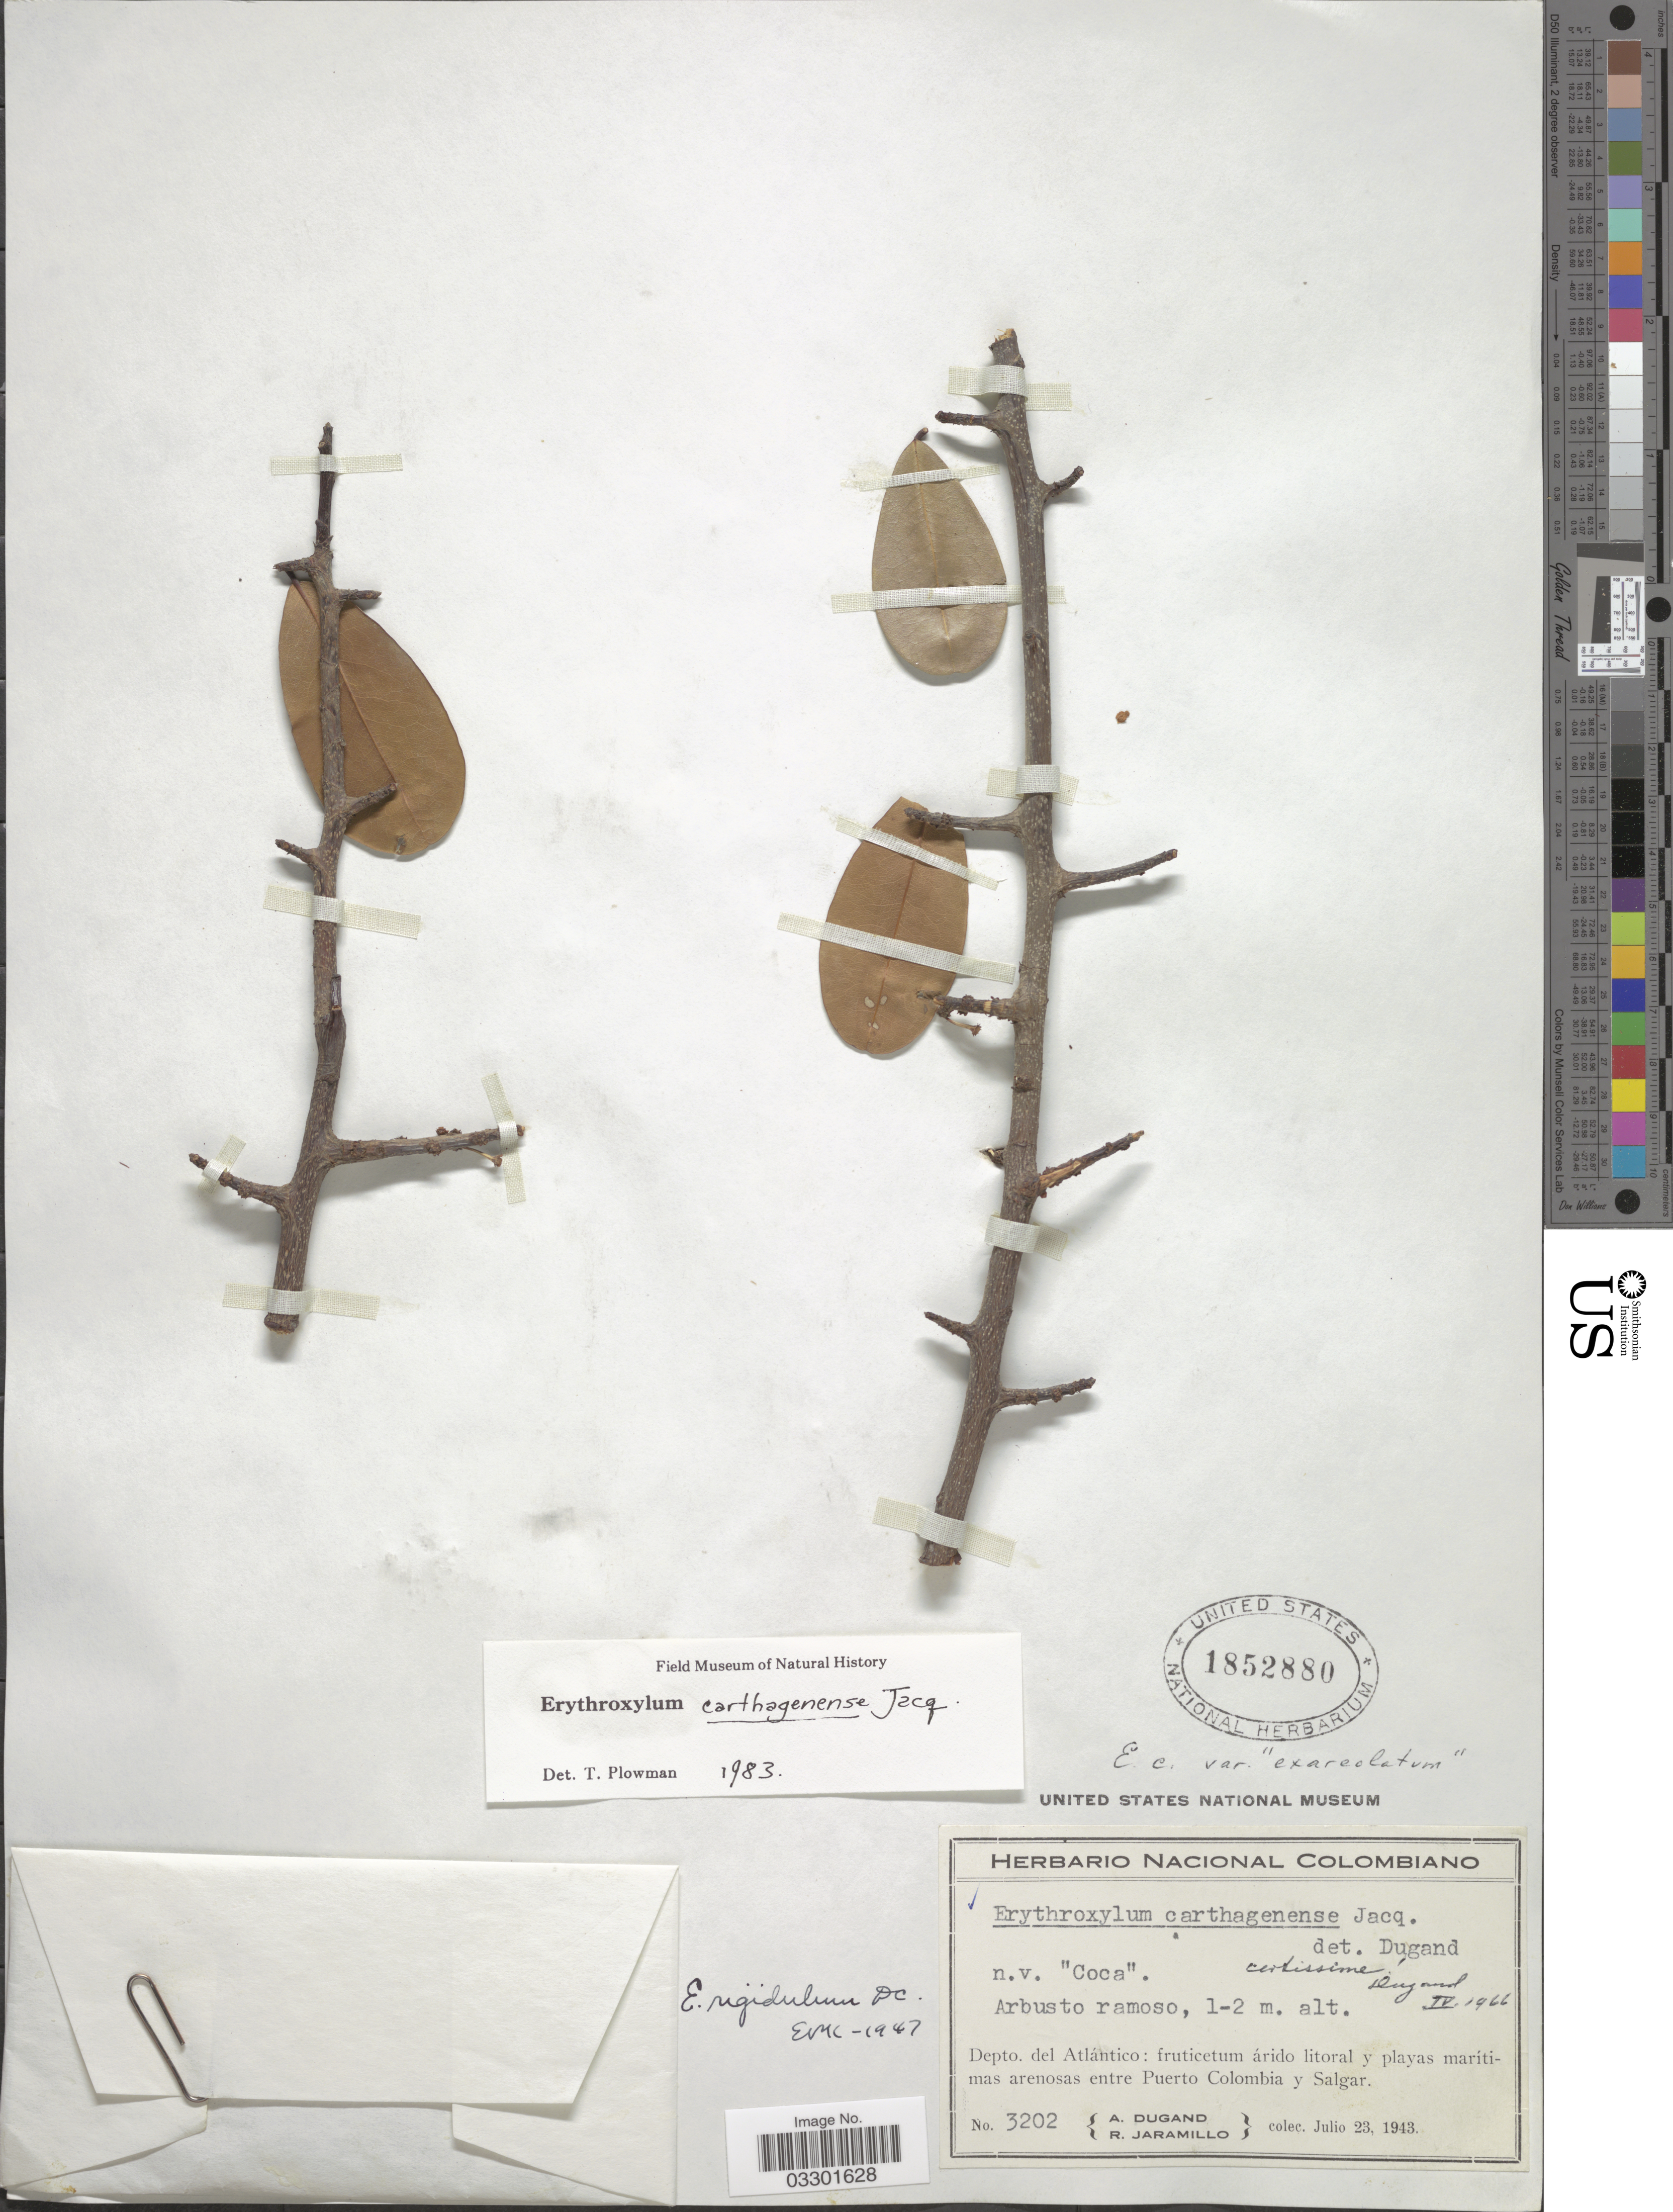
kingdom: Plantae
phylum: Tracheophyta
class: Magnoliopsida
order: Malpighiales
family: Erythroxylaceae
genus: Erythroxylum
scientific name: Erythroxylum carthagenense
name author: Jacq.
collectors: A. Dugand & R. Jaramillo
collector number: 3202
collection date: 1943-07-23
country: Colombia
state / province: Atlántico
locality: Depto. del Atlántico: fruticetum árido litoral y playas marítimas arenosas entre Puerto Colombia y Salgar.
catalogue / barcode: US 1852880